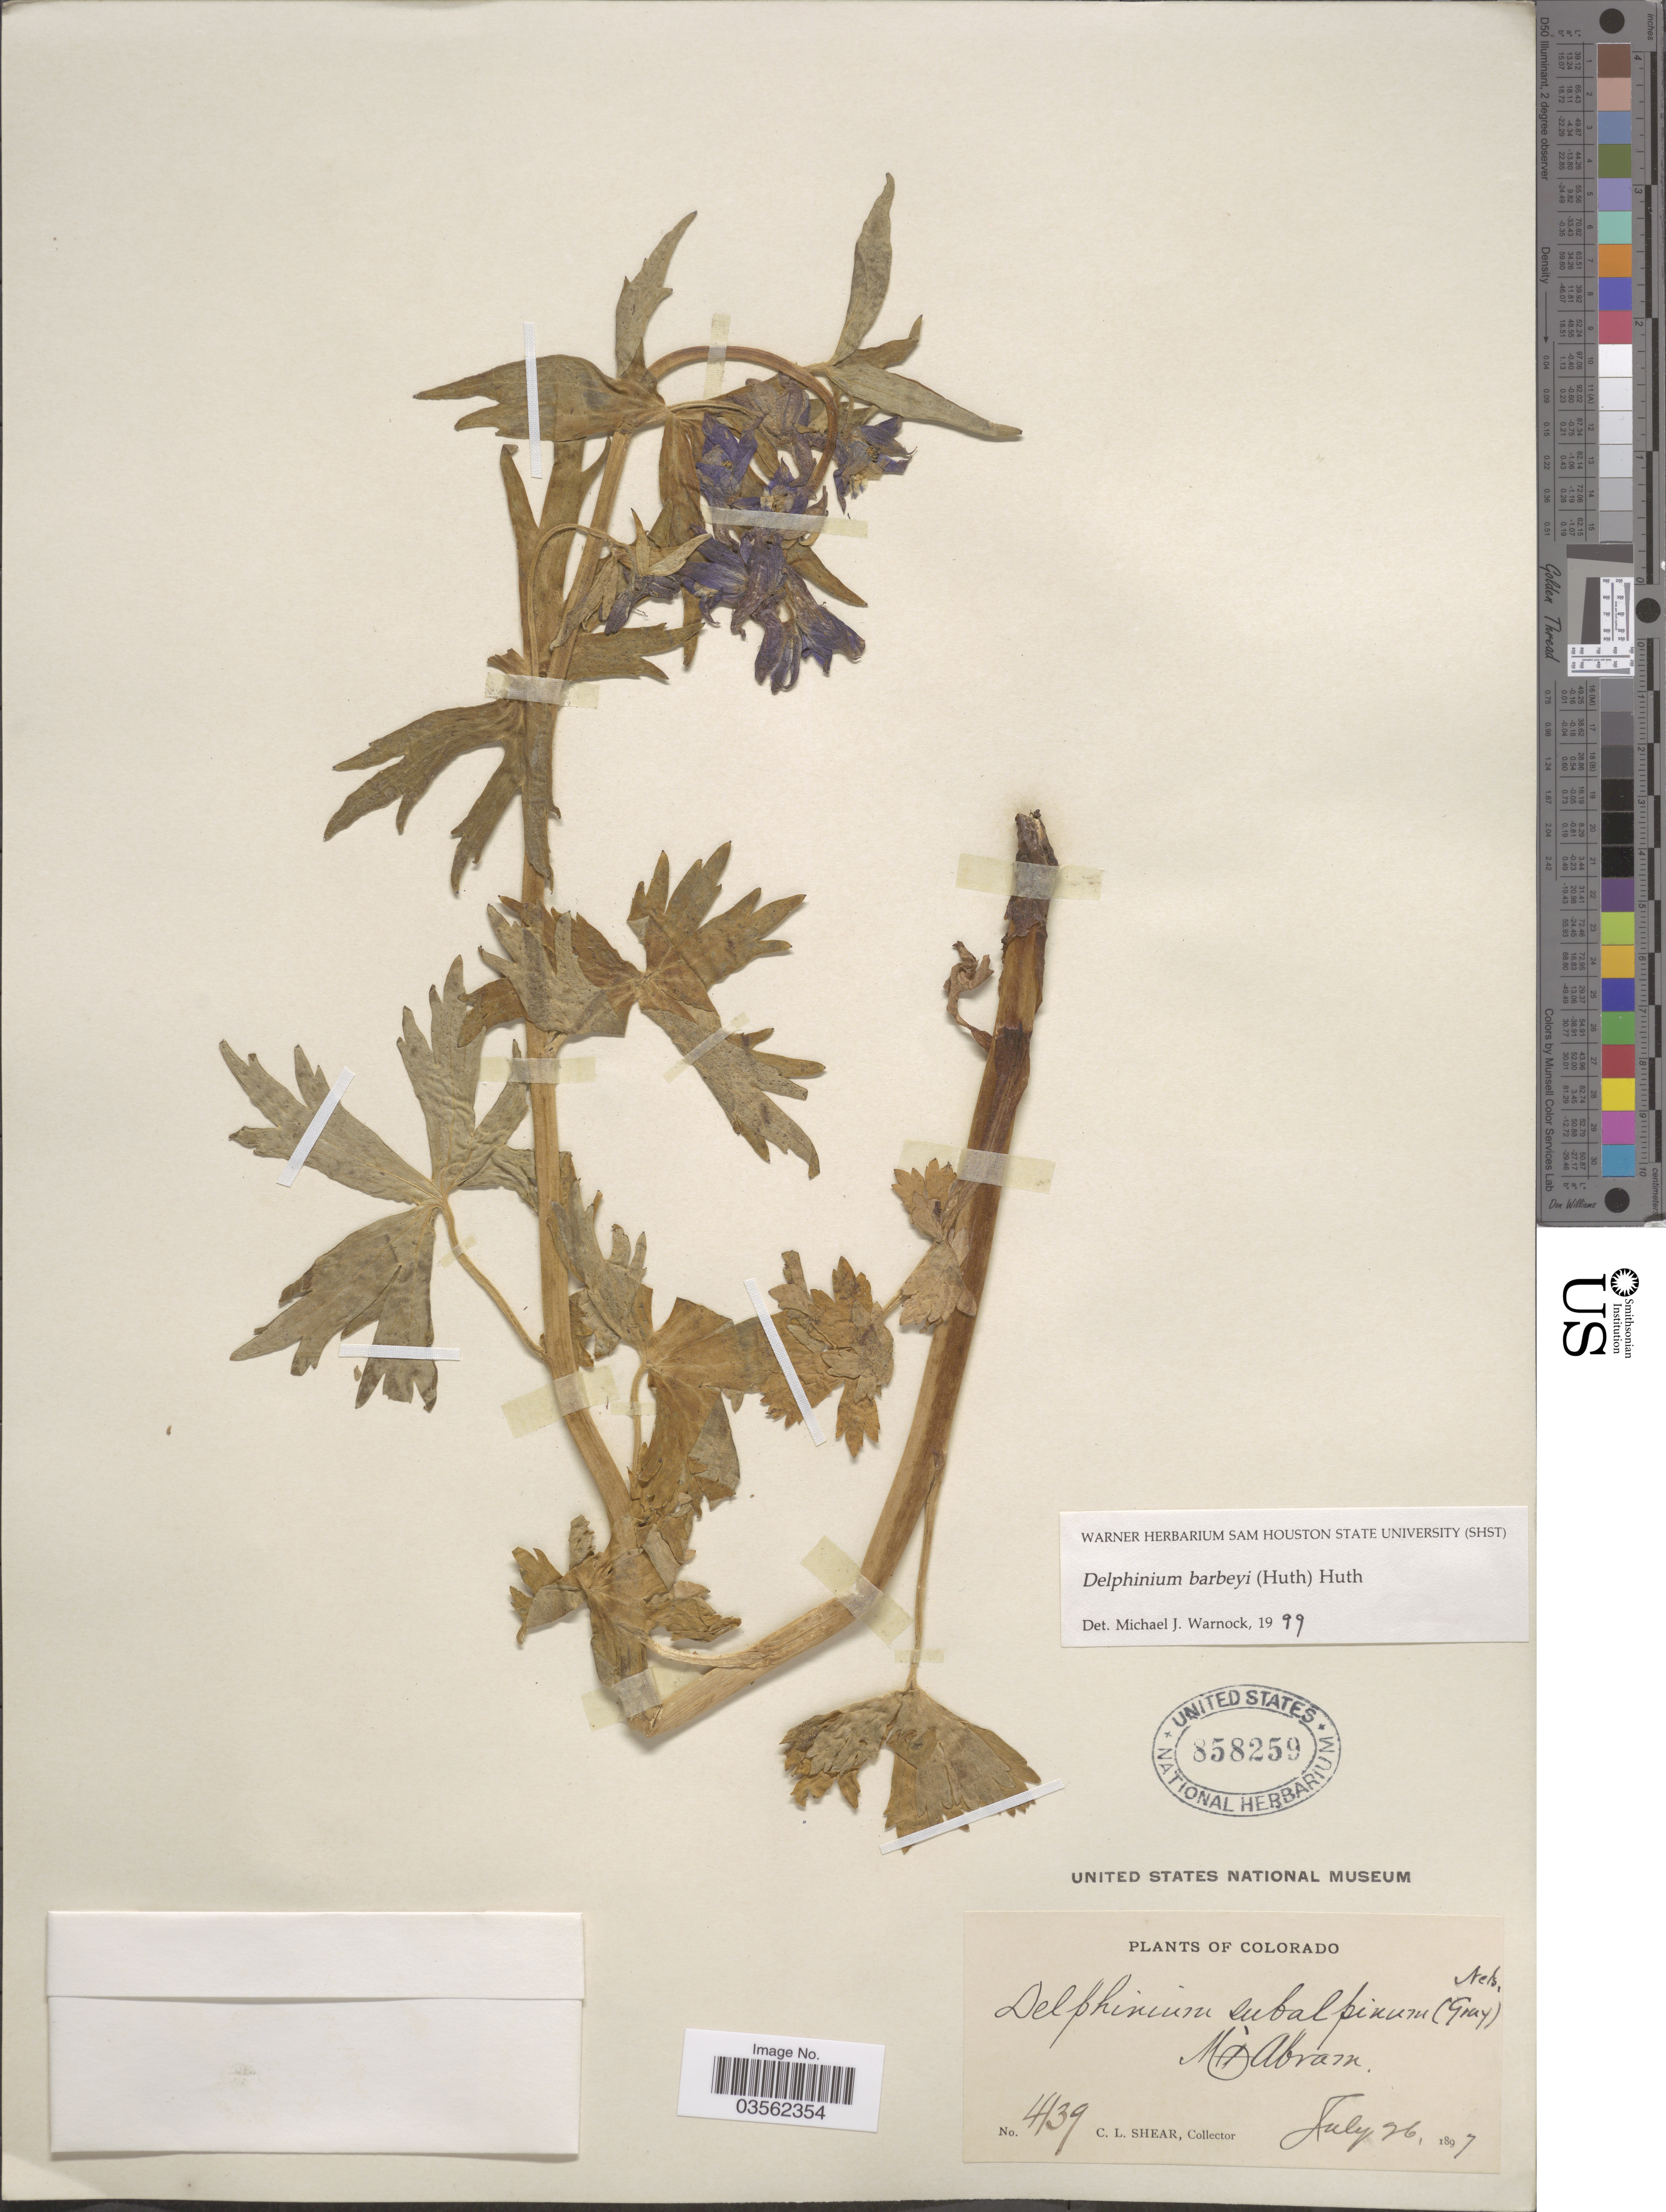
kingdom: Plantae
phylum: Tracheophyta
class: Magnoliopsida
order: Ranunculales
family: Ranunculaceae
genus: Delphinium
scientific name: Delphinium barbeyi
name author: (Huth) Huth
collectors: C. L. Shear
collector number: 4139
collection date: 1897-07-26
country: United States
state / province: Colorado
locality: Mt Abram.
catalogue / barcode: US 858259